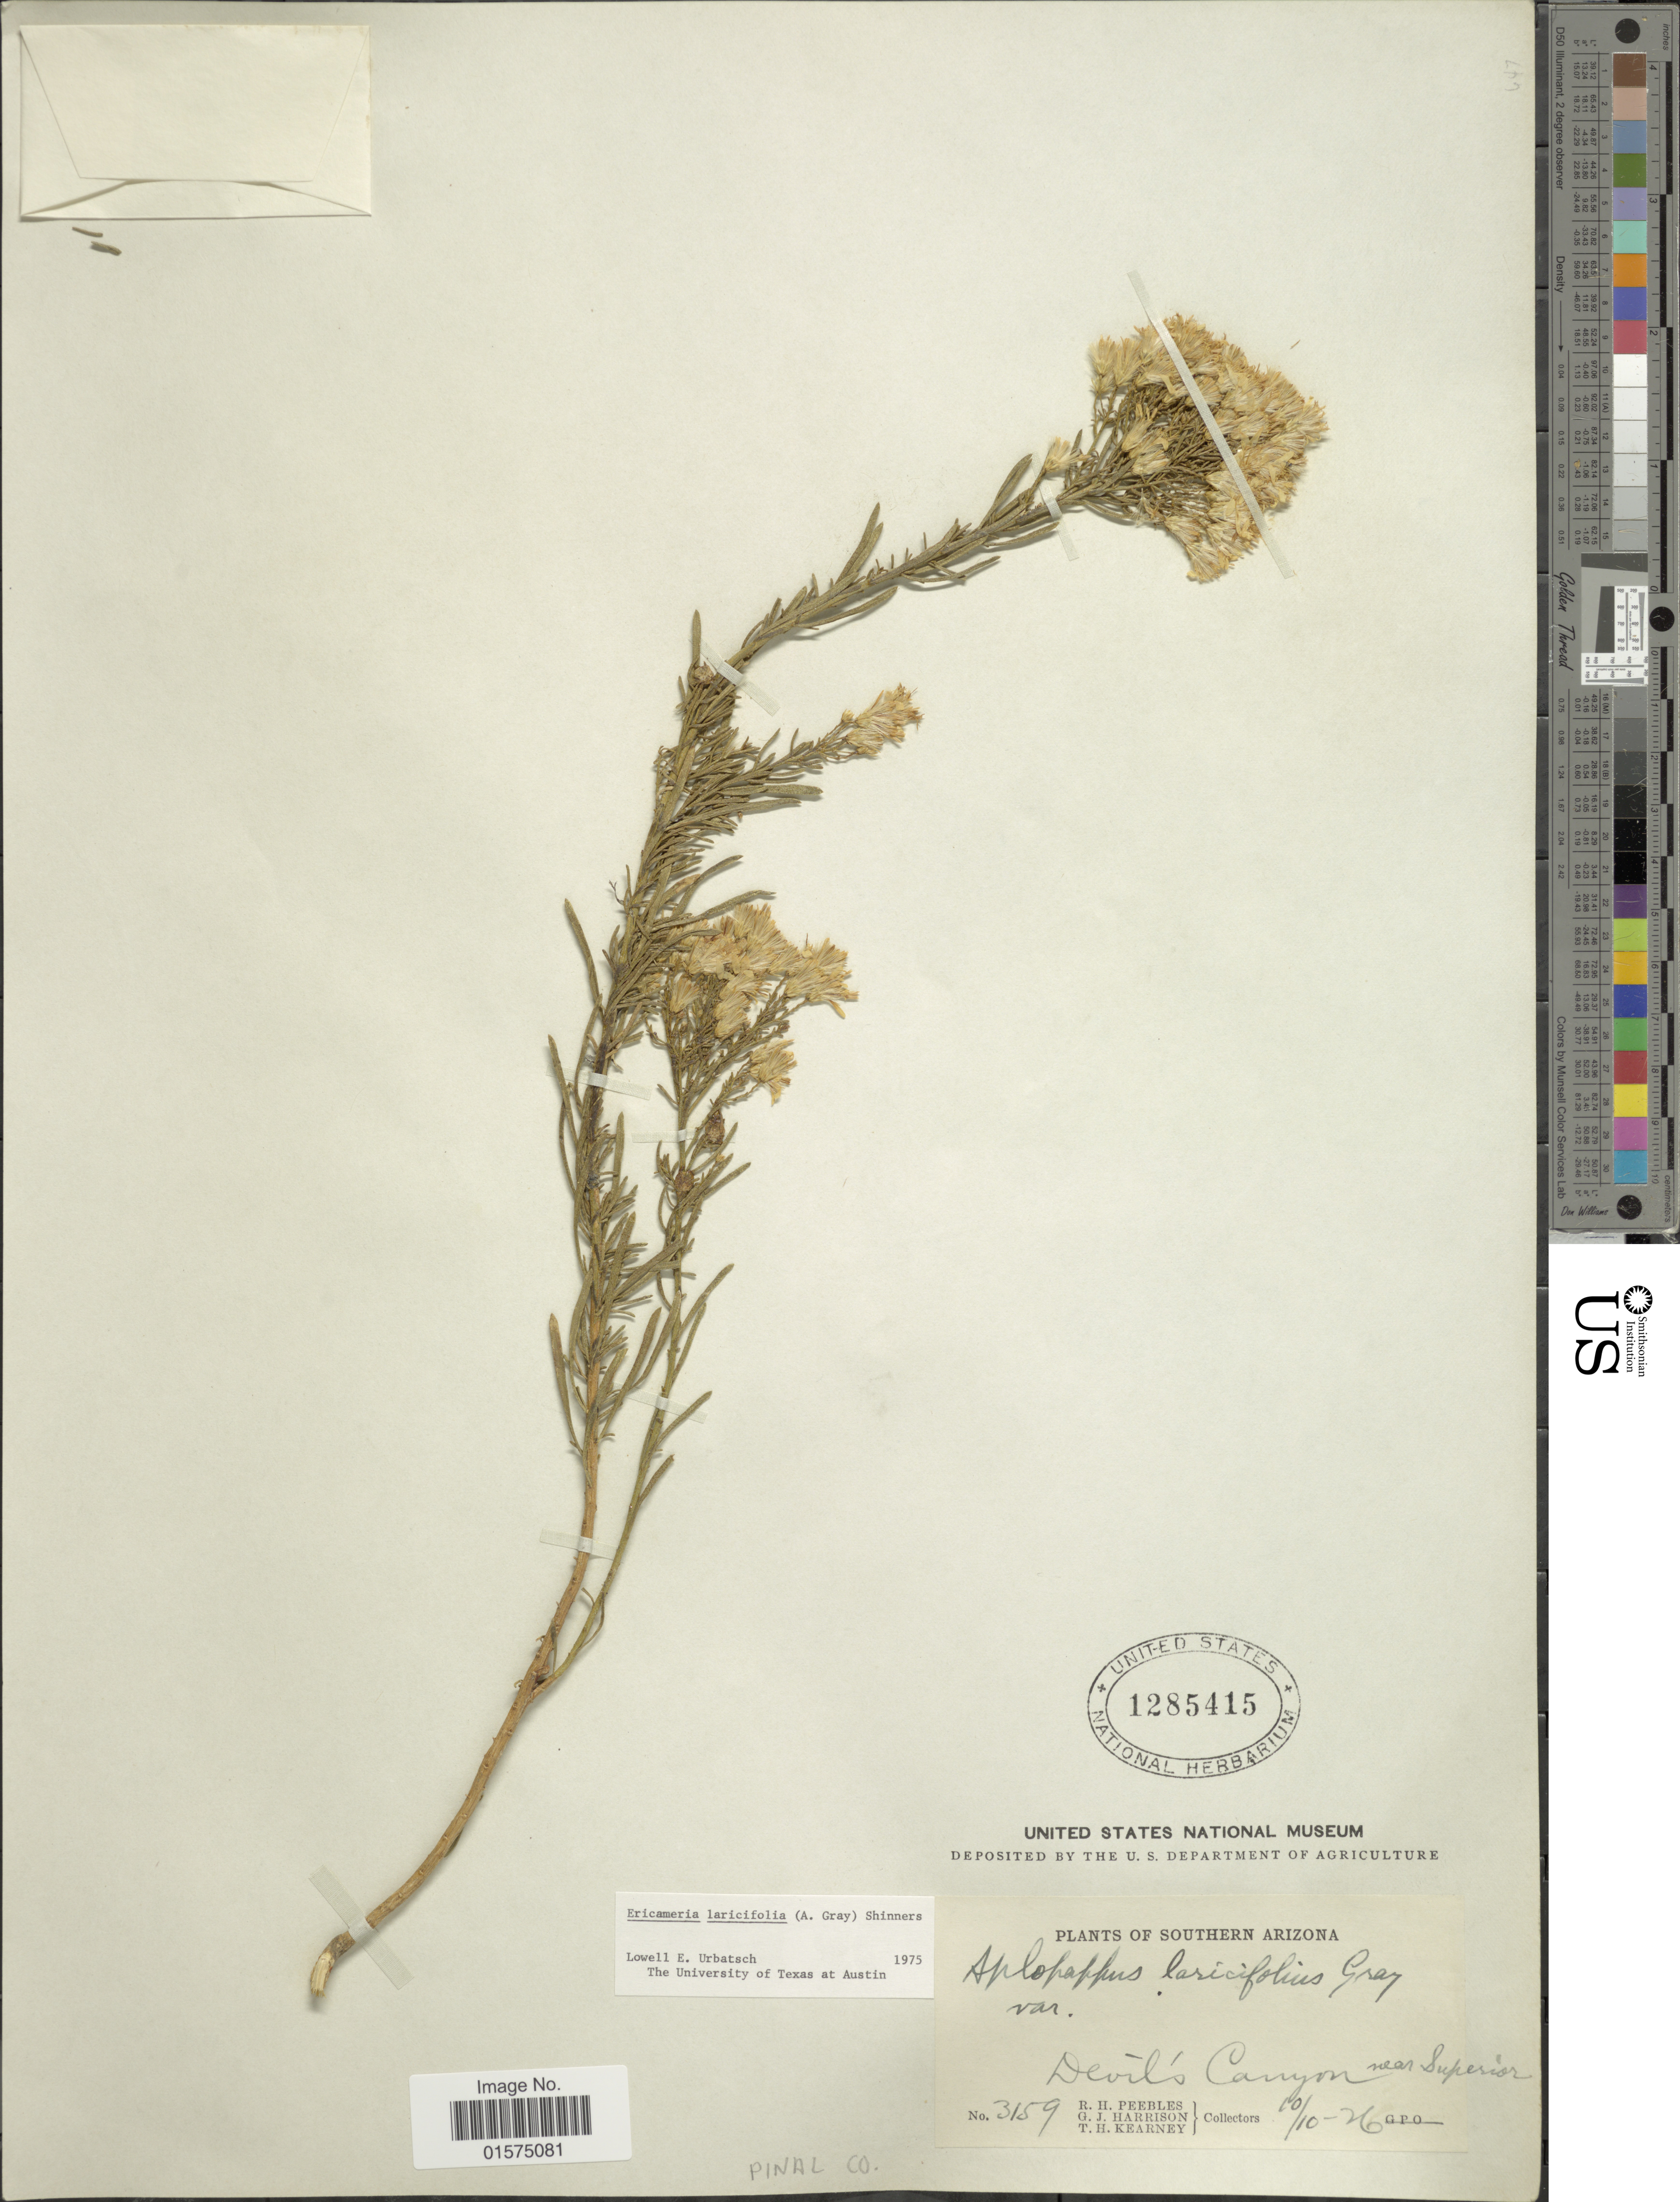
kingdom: Plantae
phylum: Tracheophyta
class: Magnoliopsida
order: Asterales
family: Asteraceae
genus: Ericameria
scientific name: Ericameria laricifolia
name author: (A. Gray) Shinners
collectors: R. H. Peebles, G. J. Harrison & T. H. Kearney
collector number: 3159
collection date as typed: Transcribed d/m/y: 10/10/26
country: United States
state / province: Arizona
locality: Devil's Canyon near Superior. Southern Arizona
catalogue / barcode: US 1285415